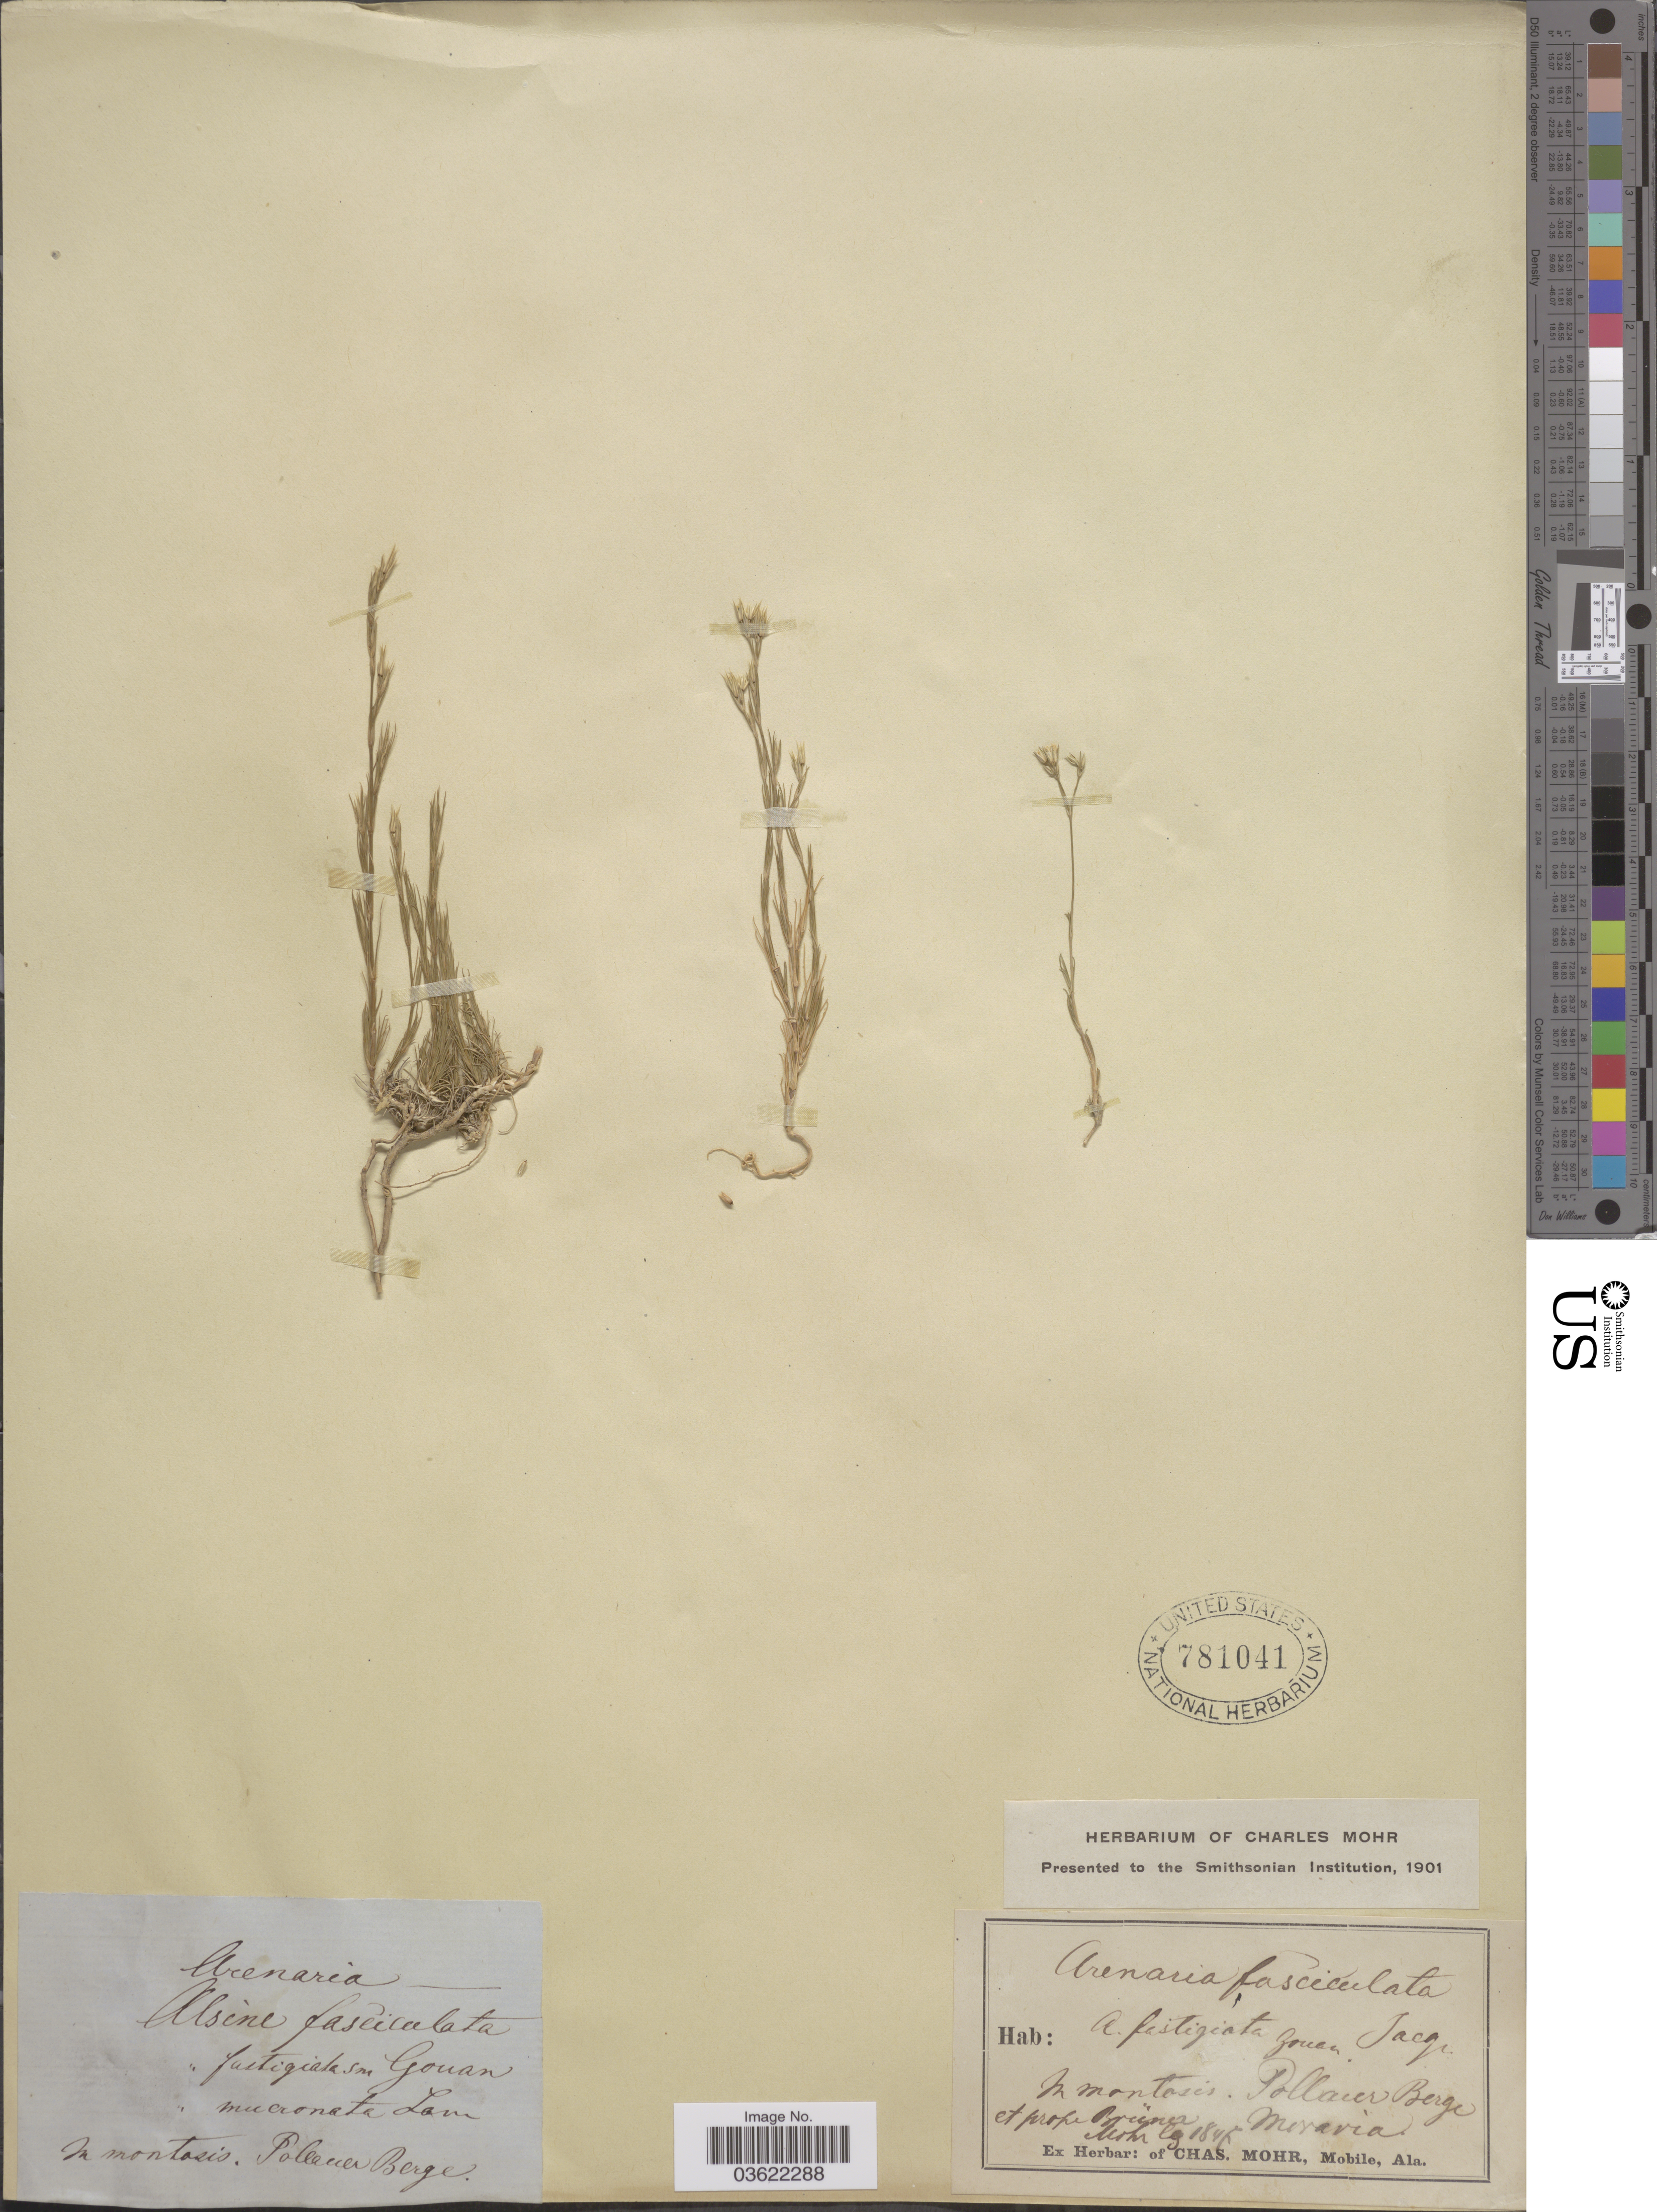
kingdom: Plantae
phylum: Tracheophyta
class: Magnoliopsida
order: Caryophyllales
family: Caryophyllaceae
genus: Arenaria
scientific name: Arenaria fasciculata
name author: L.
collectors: Mohr, C. T. (herbarium)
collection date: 1847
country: Czechia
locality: In montosis Pollaier Berge et prope Brünca. [interpreted] Moravia.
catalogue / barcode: US 781041